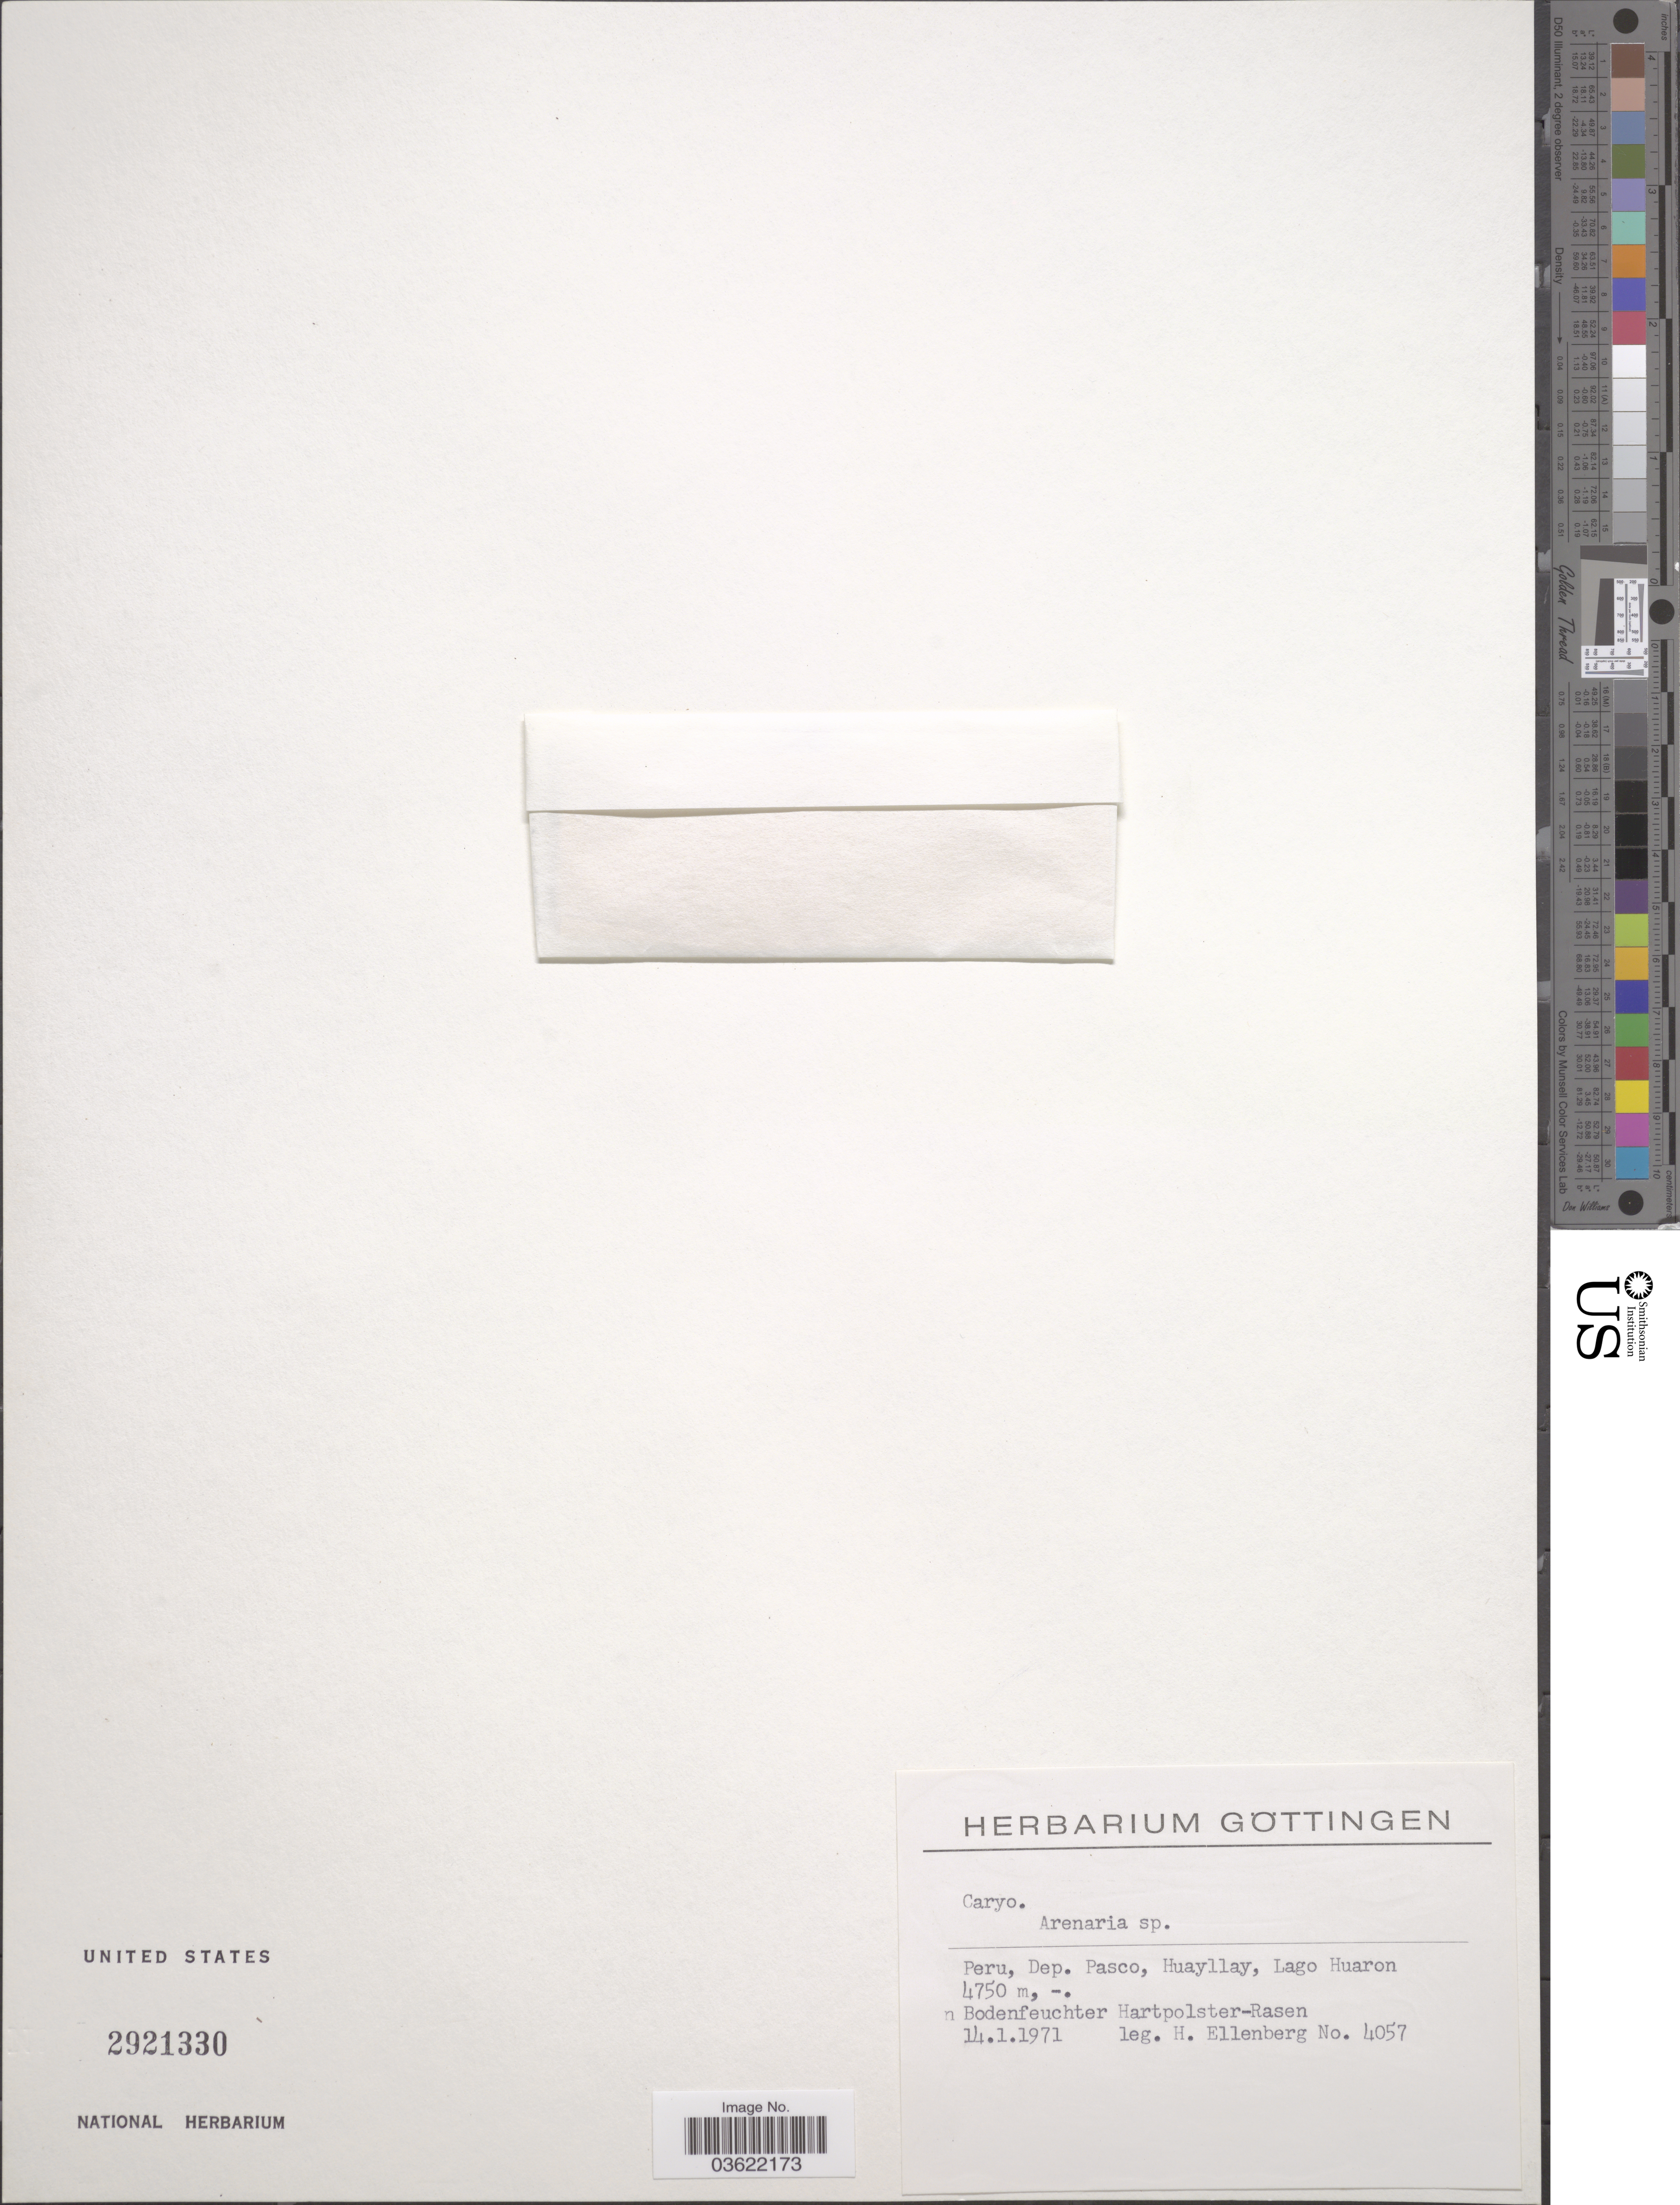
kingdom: Plantae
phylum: Tracheophyta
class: Magnoliopsida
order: Caryophyllales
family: Caryophyllaceae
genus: Arenaria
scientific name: Arenaria sp.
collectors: H. Ellenberg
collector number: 4057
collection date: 1971-01-14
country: Peru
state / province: Pasco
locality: Dep. Pasco, Huayllay, Lago Huaron. Bodenfeuchter Hartpolster-Rasen.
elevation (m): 4750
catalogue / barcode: US 2921330